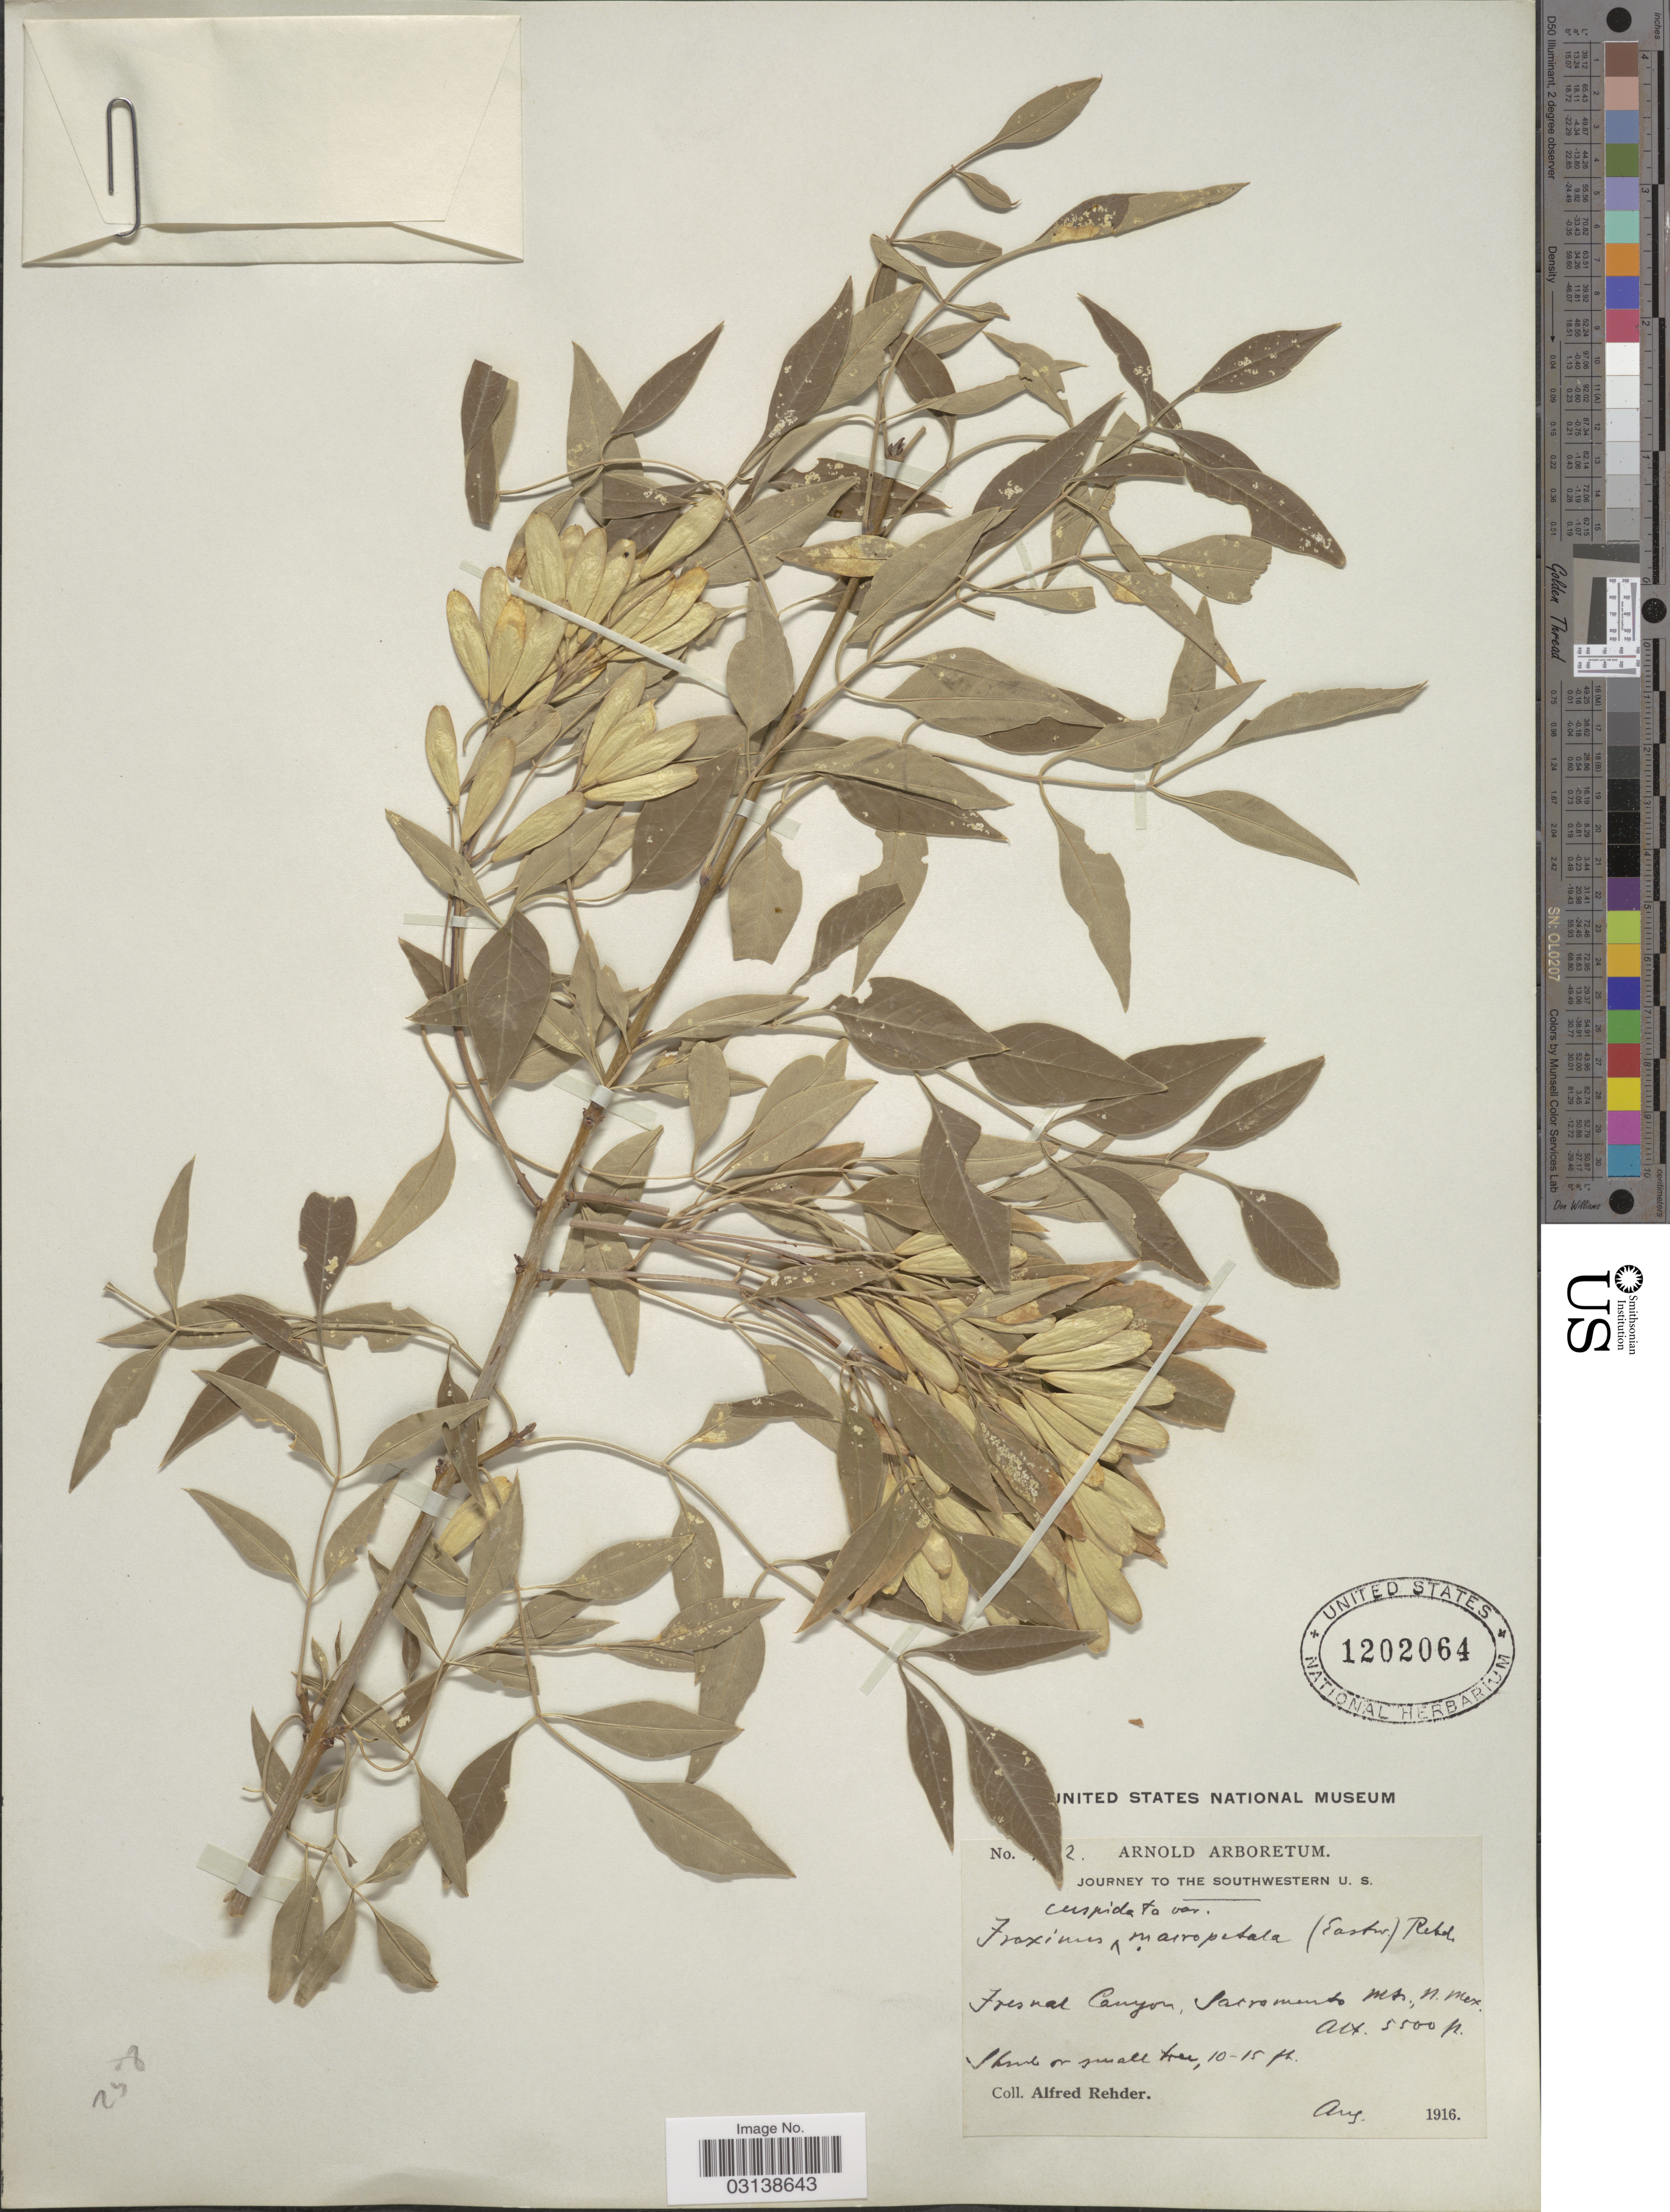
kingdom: Plantae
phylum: Tracheophyta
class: Magnoliopsida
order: Lamiales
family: Oleaceae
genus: Fraxinus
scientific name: Fraxinus cuspidata var. macropetala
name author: (Eastw.) Rehder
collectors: A. Rehder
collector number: !2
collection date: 1916-08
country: United States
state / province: New Mexico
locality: Fresnal Canyon, Sacramento Mt.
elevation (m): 1676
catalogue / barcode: US 1202064